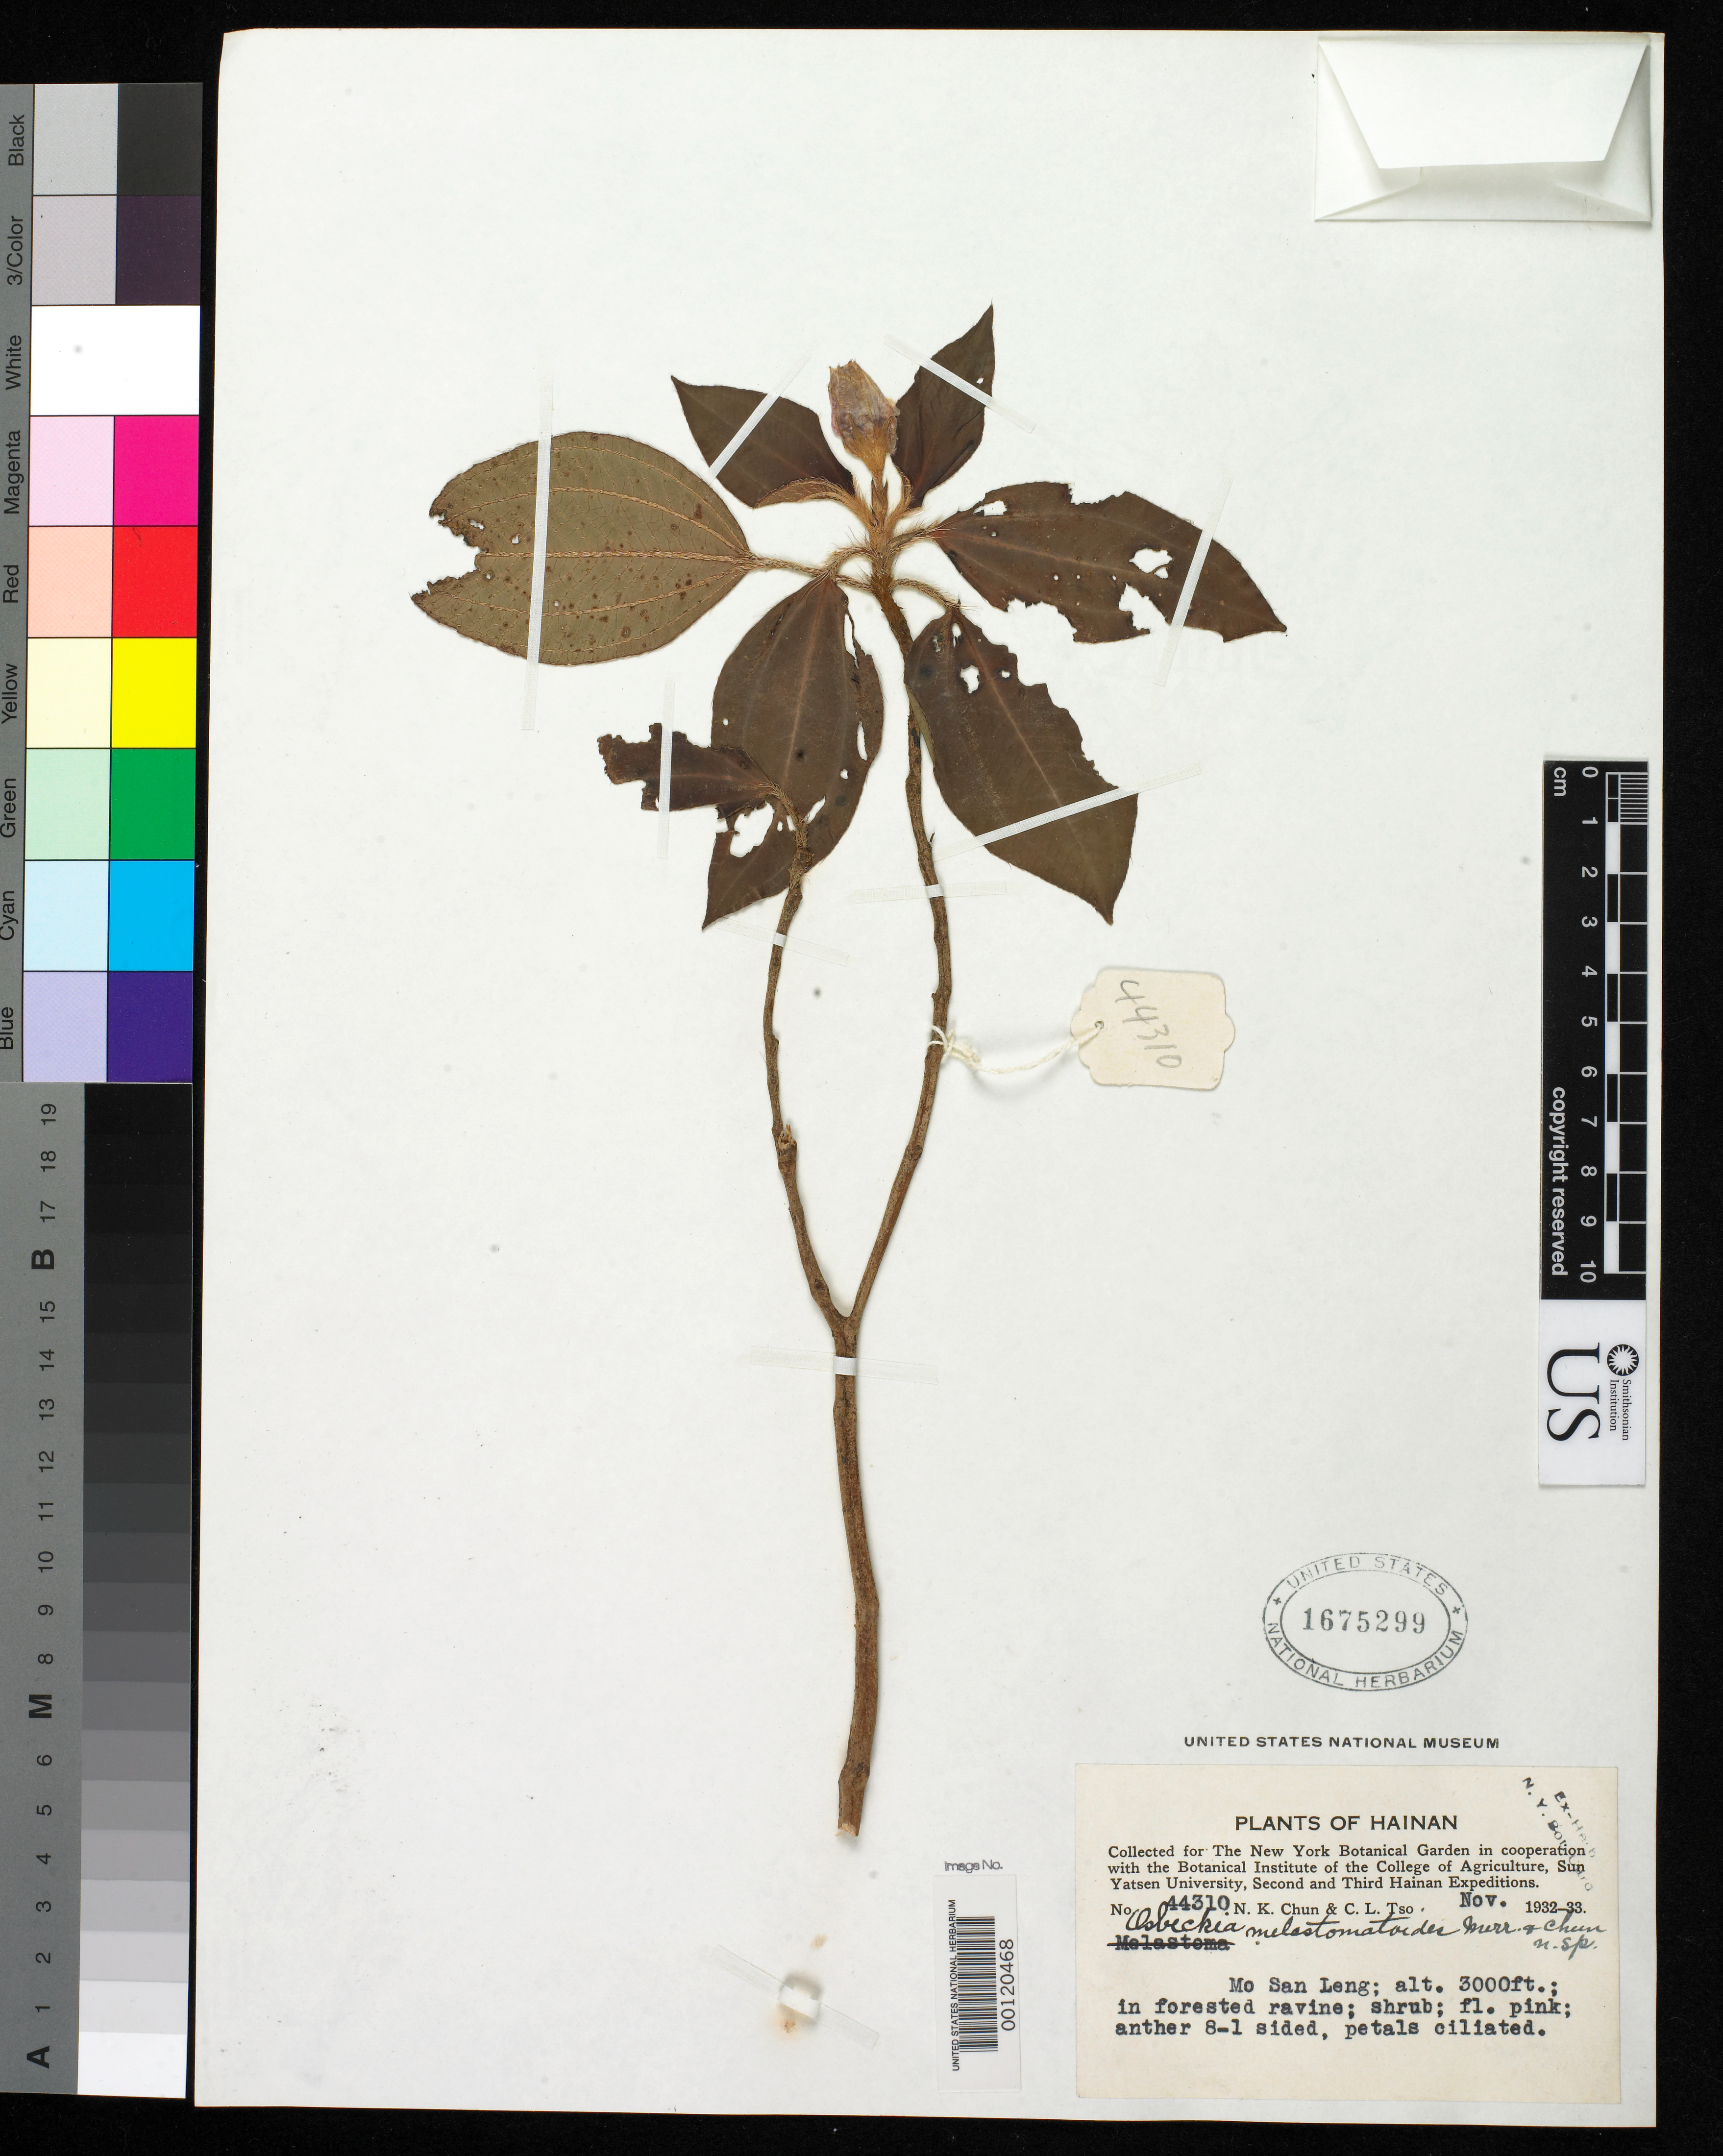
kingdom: Plantae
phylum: Tracheophyta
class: Magnoliopsida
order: Myrtales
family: Melastomataceae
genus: Osbeckia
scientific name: Osbeckia melastomatoides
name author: Merr. & Chun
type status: Isotype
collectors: N. K. Chun & C. Tso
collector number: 44310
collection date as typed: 21 Nov 1932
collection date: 1932-11-21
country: China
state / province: Hainan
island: Hainan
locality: Mo Sanleng, Mocheung Ling.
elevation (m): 914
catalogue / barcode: US 1675299